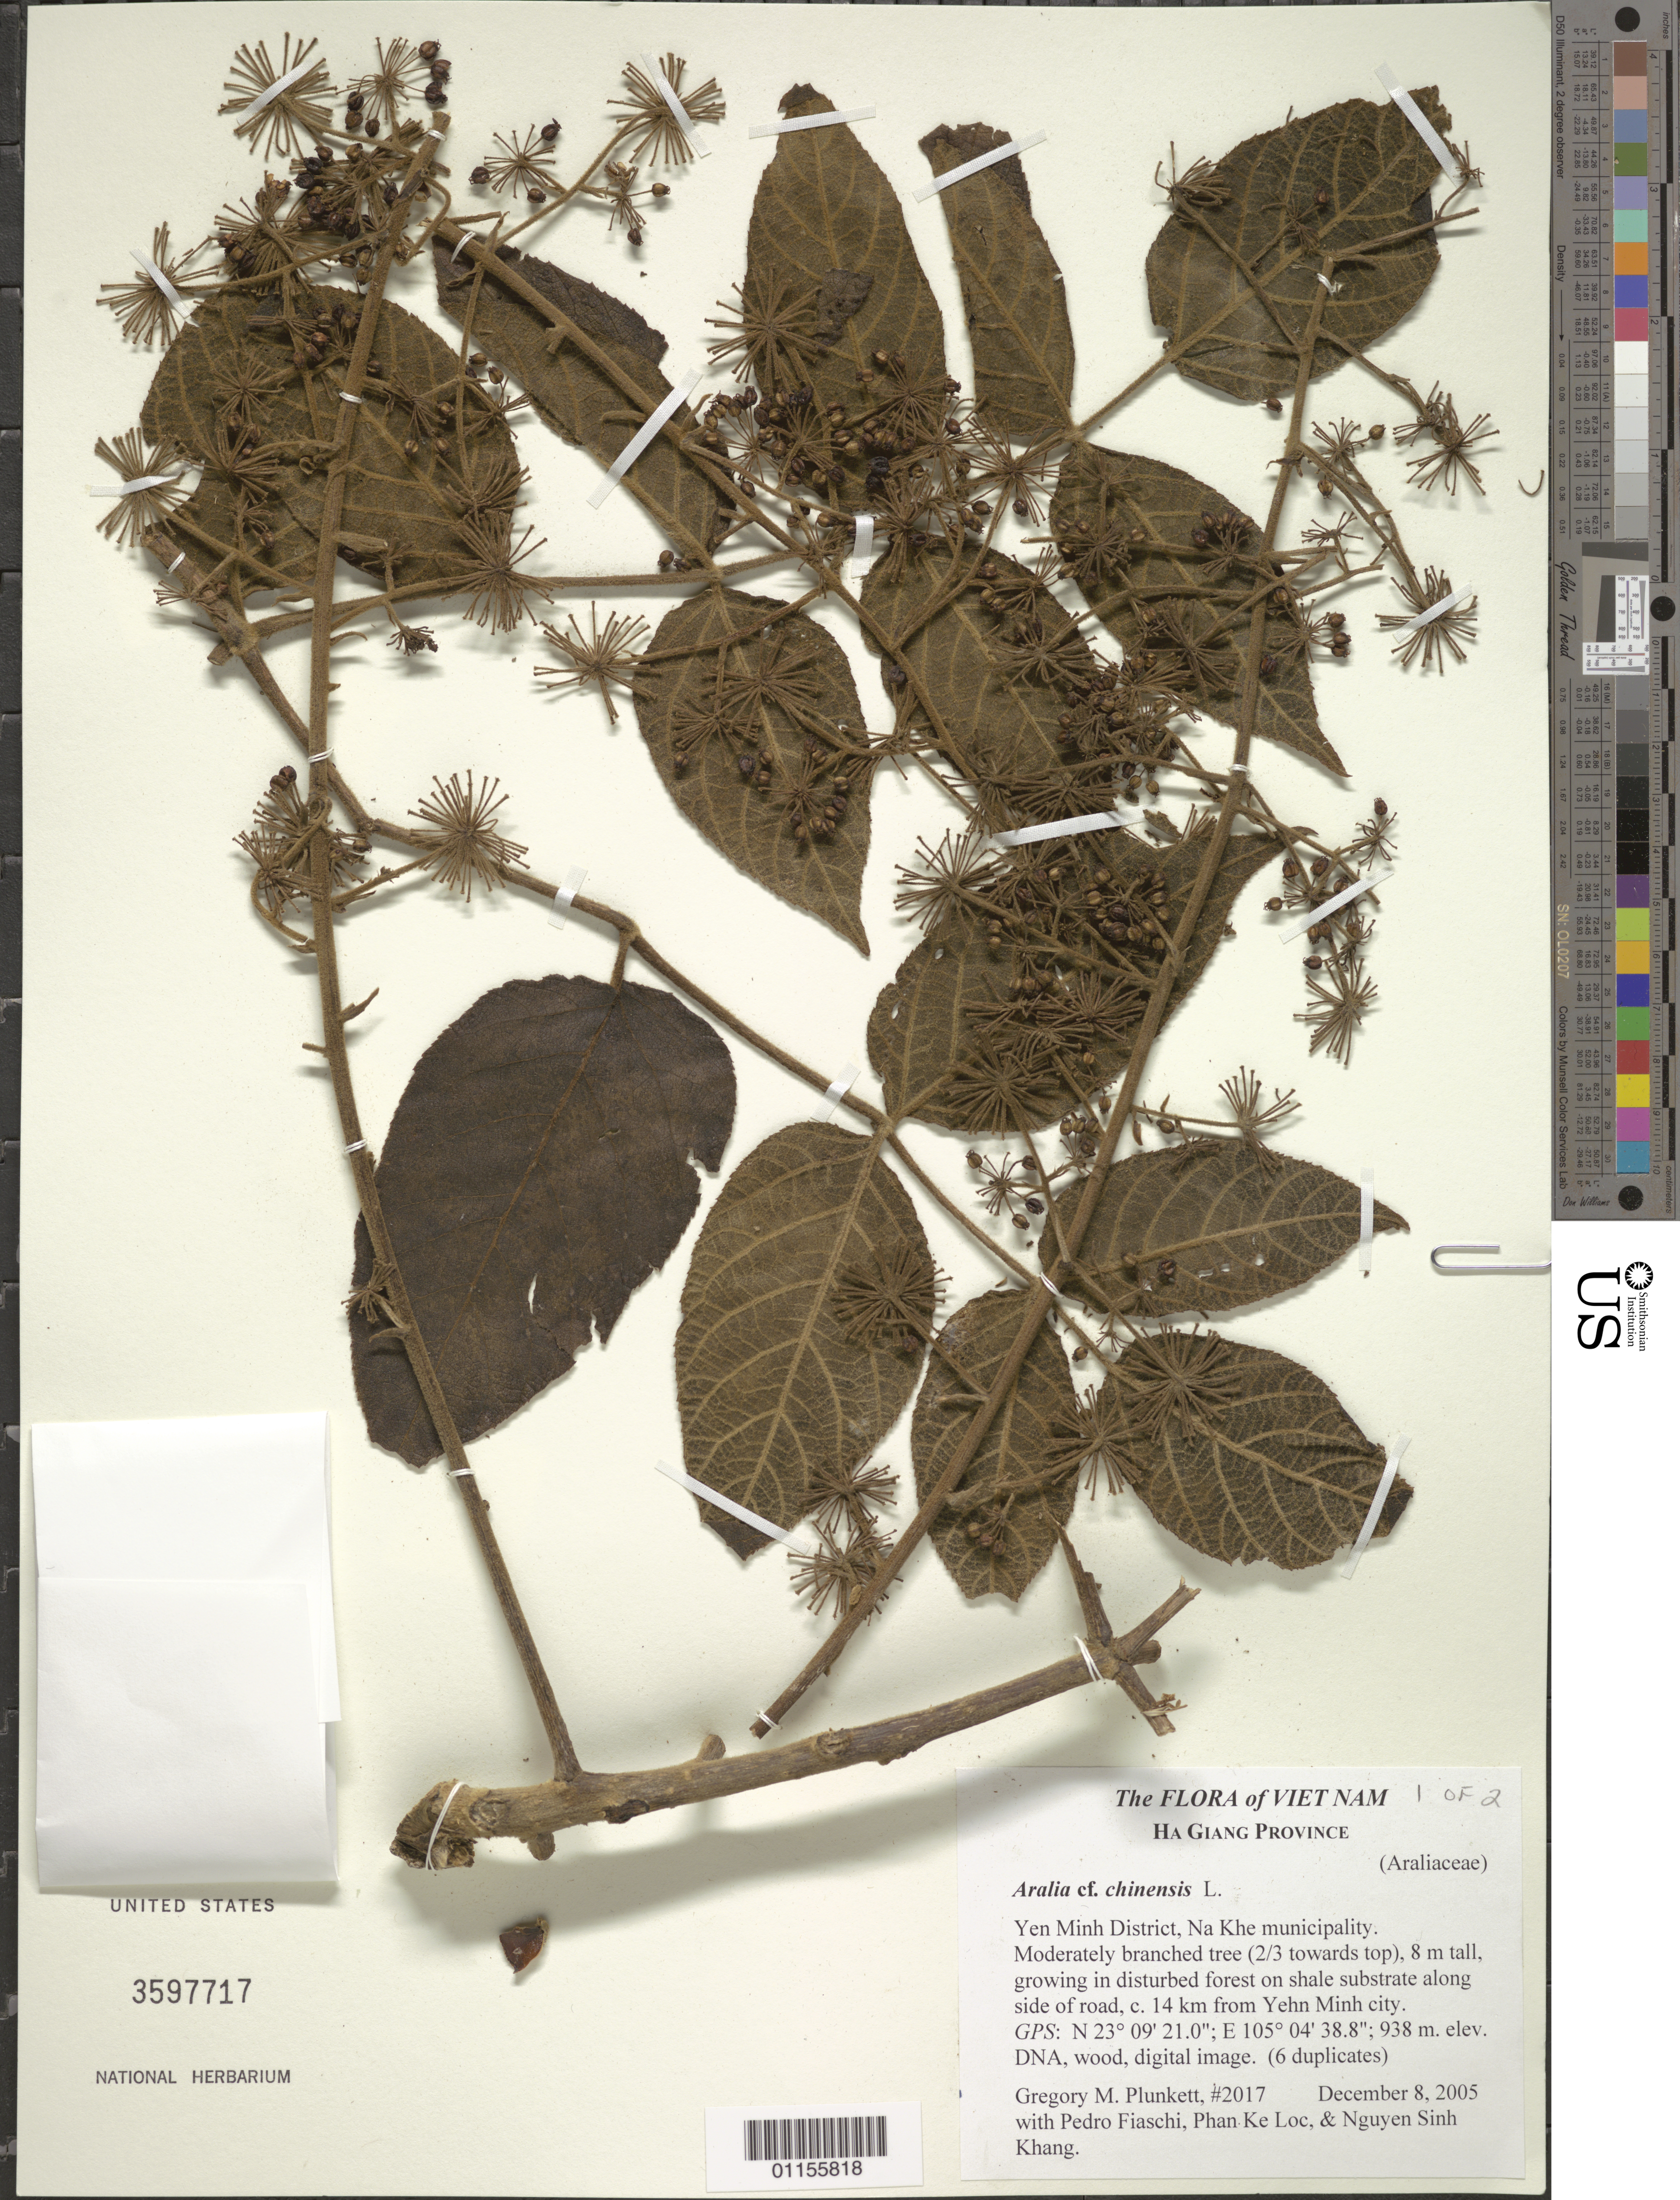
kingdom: Plantae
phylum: Tracheophyta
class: Magnoliopsida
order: Apiales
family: Araliaceae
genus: Aralia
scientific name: Aralia cf. chinensis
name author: L.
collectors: G. M. Plunkett, P. Fiaschi, P. K. Lôc & N. Khang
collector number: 2017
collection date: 2005-12-08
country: Vietnam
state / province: Hà Giang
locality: Na Khe municipality. 14 km from Yehn Minh city.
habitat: Moderately branched tree growing in disturbed forest on shale substrate along side of road.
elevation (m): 938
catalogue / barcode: US 3597717